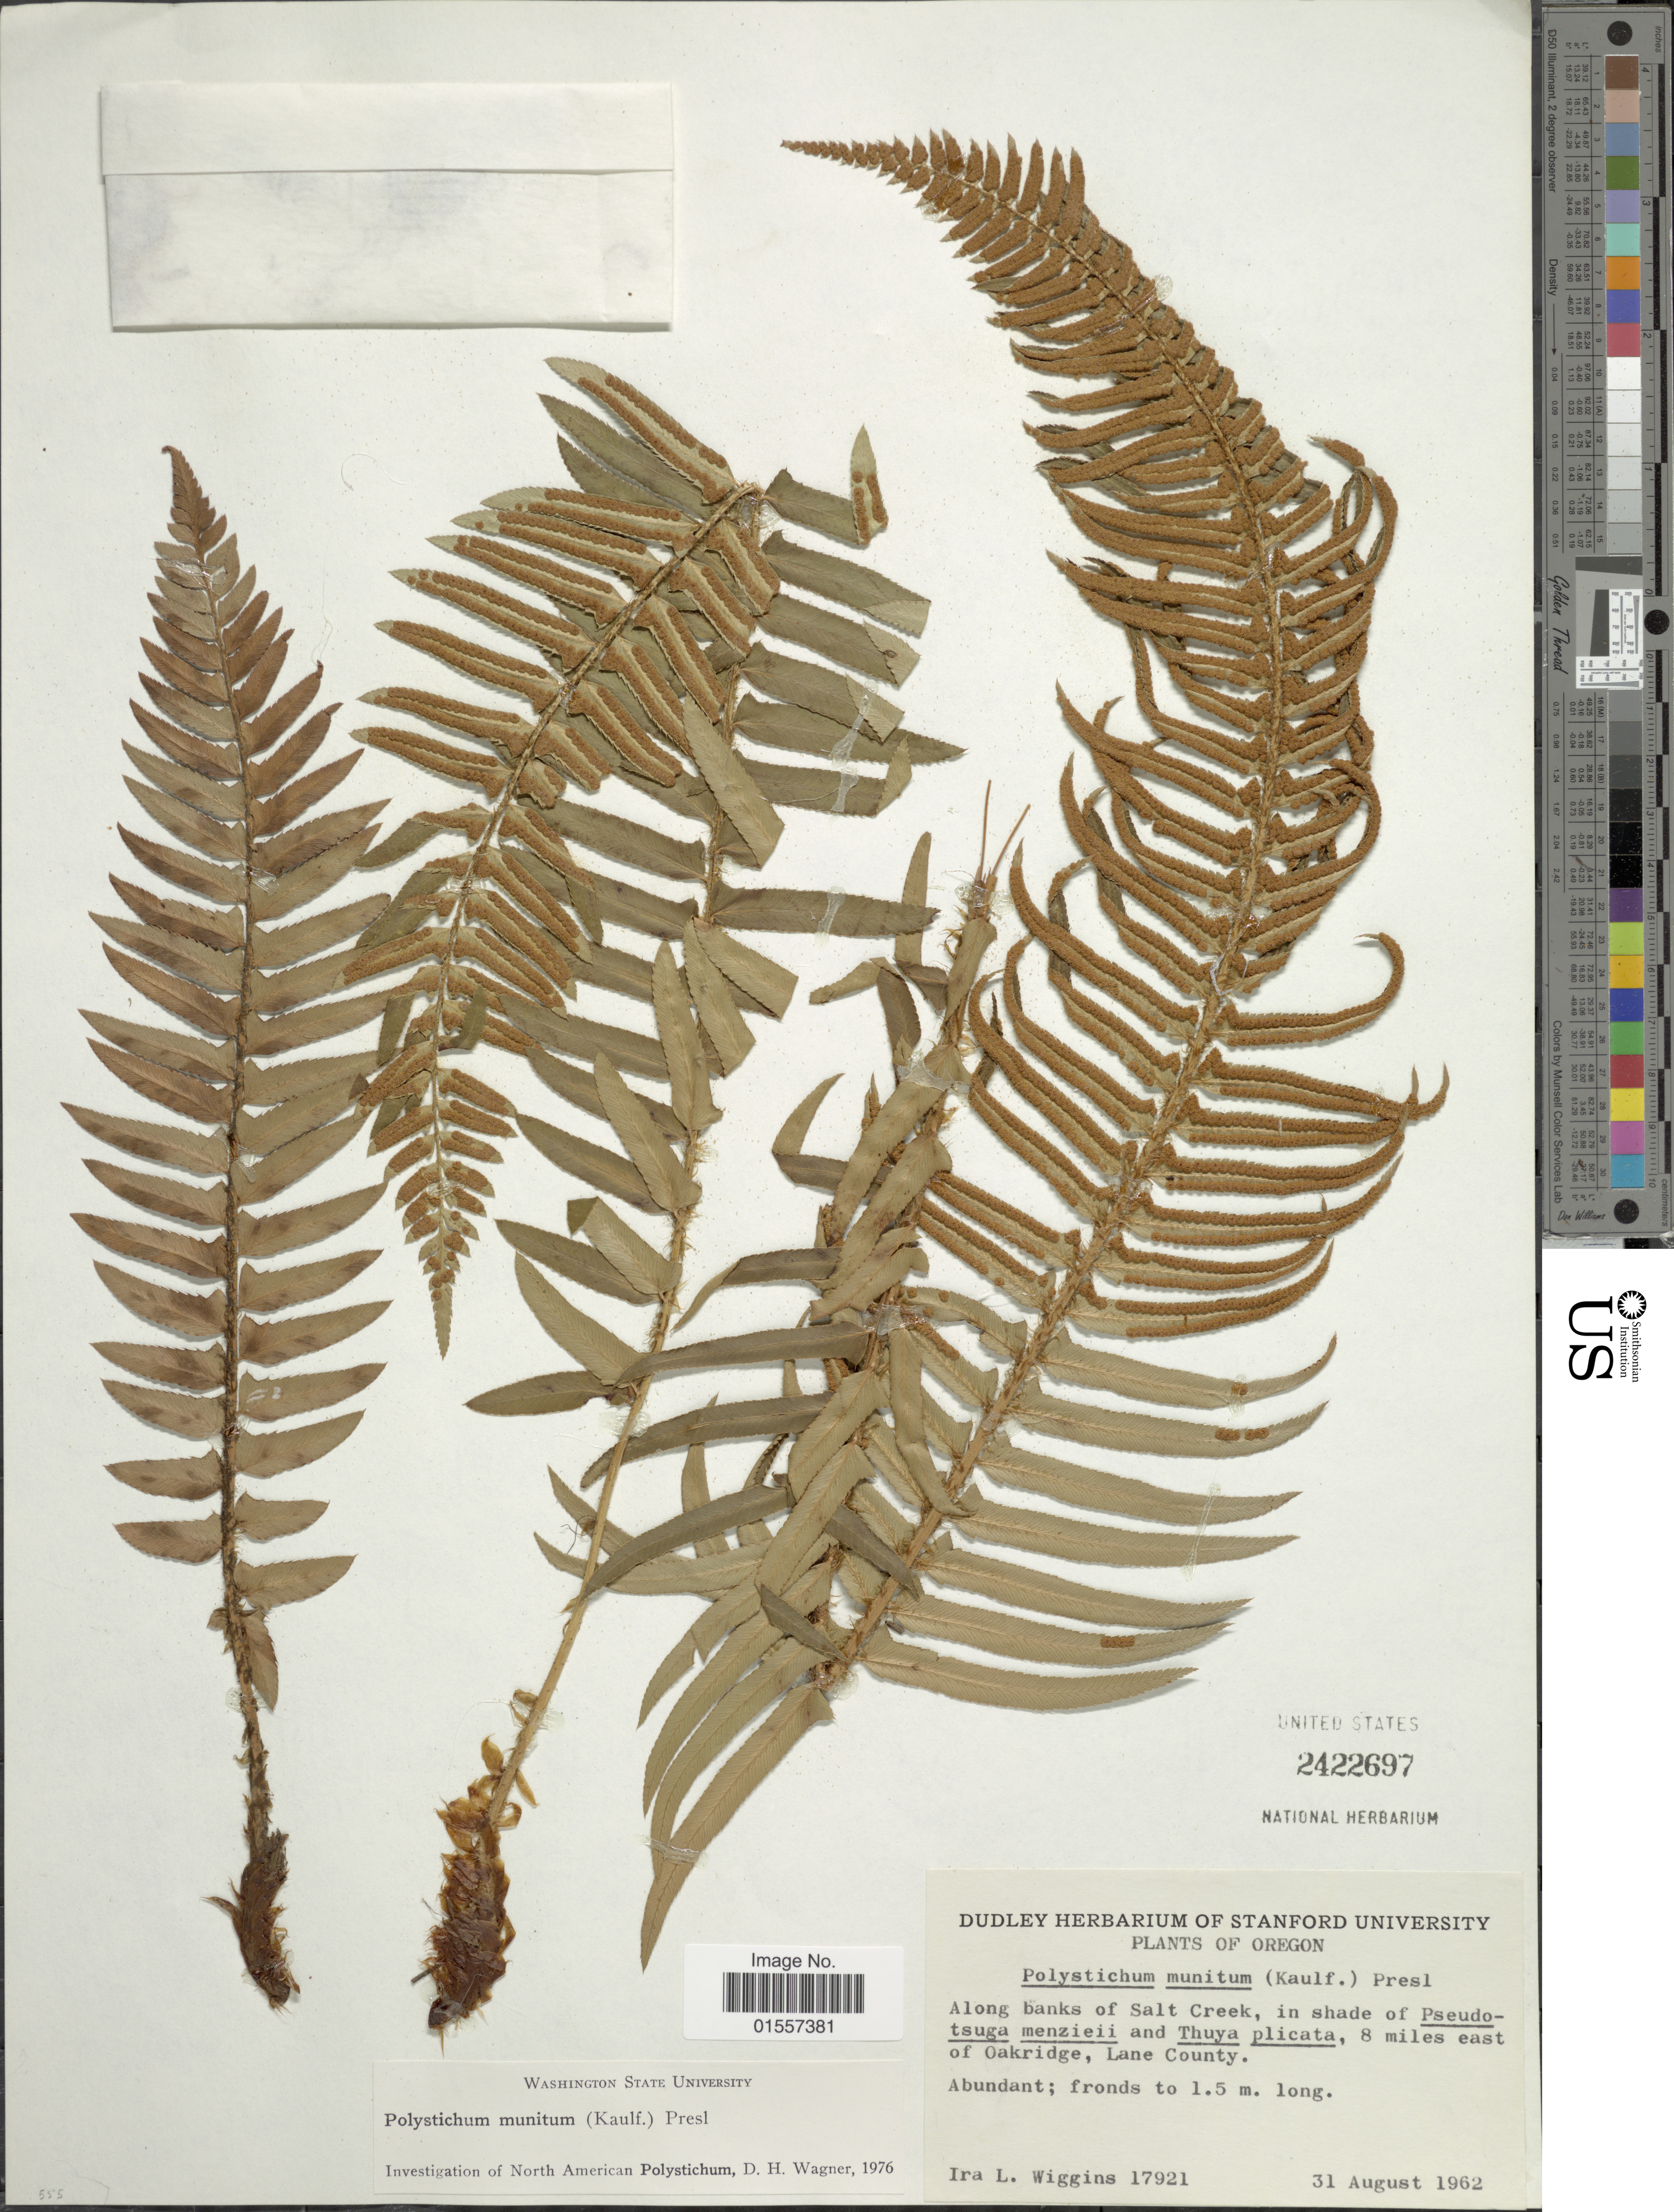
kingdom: Plantae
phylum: Tracheophyta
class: Polypodiopsida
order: Polypodiales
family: Dryopteridaceae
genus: Polystichum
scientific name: Polystichum munitum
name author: (Kaulf.) C. Presl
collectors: I. L. Wiggins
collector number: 17921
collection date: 1962-08-31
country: United States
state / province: Oregon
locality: Oregon, along banks of Salt Creek, in shade of Pseudotsuga menzieii and Thuya plicata, 8 miles east of Oakridge, Lane County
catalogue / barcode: US 2422697